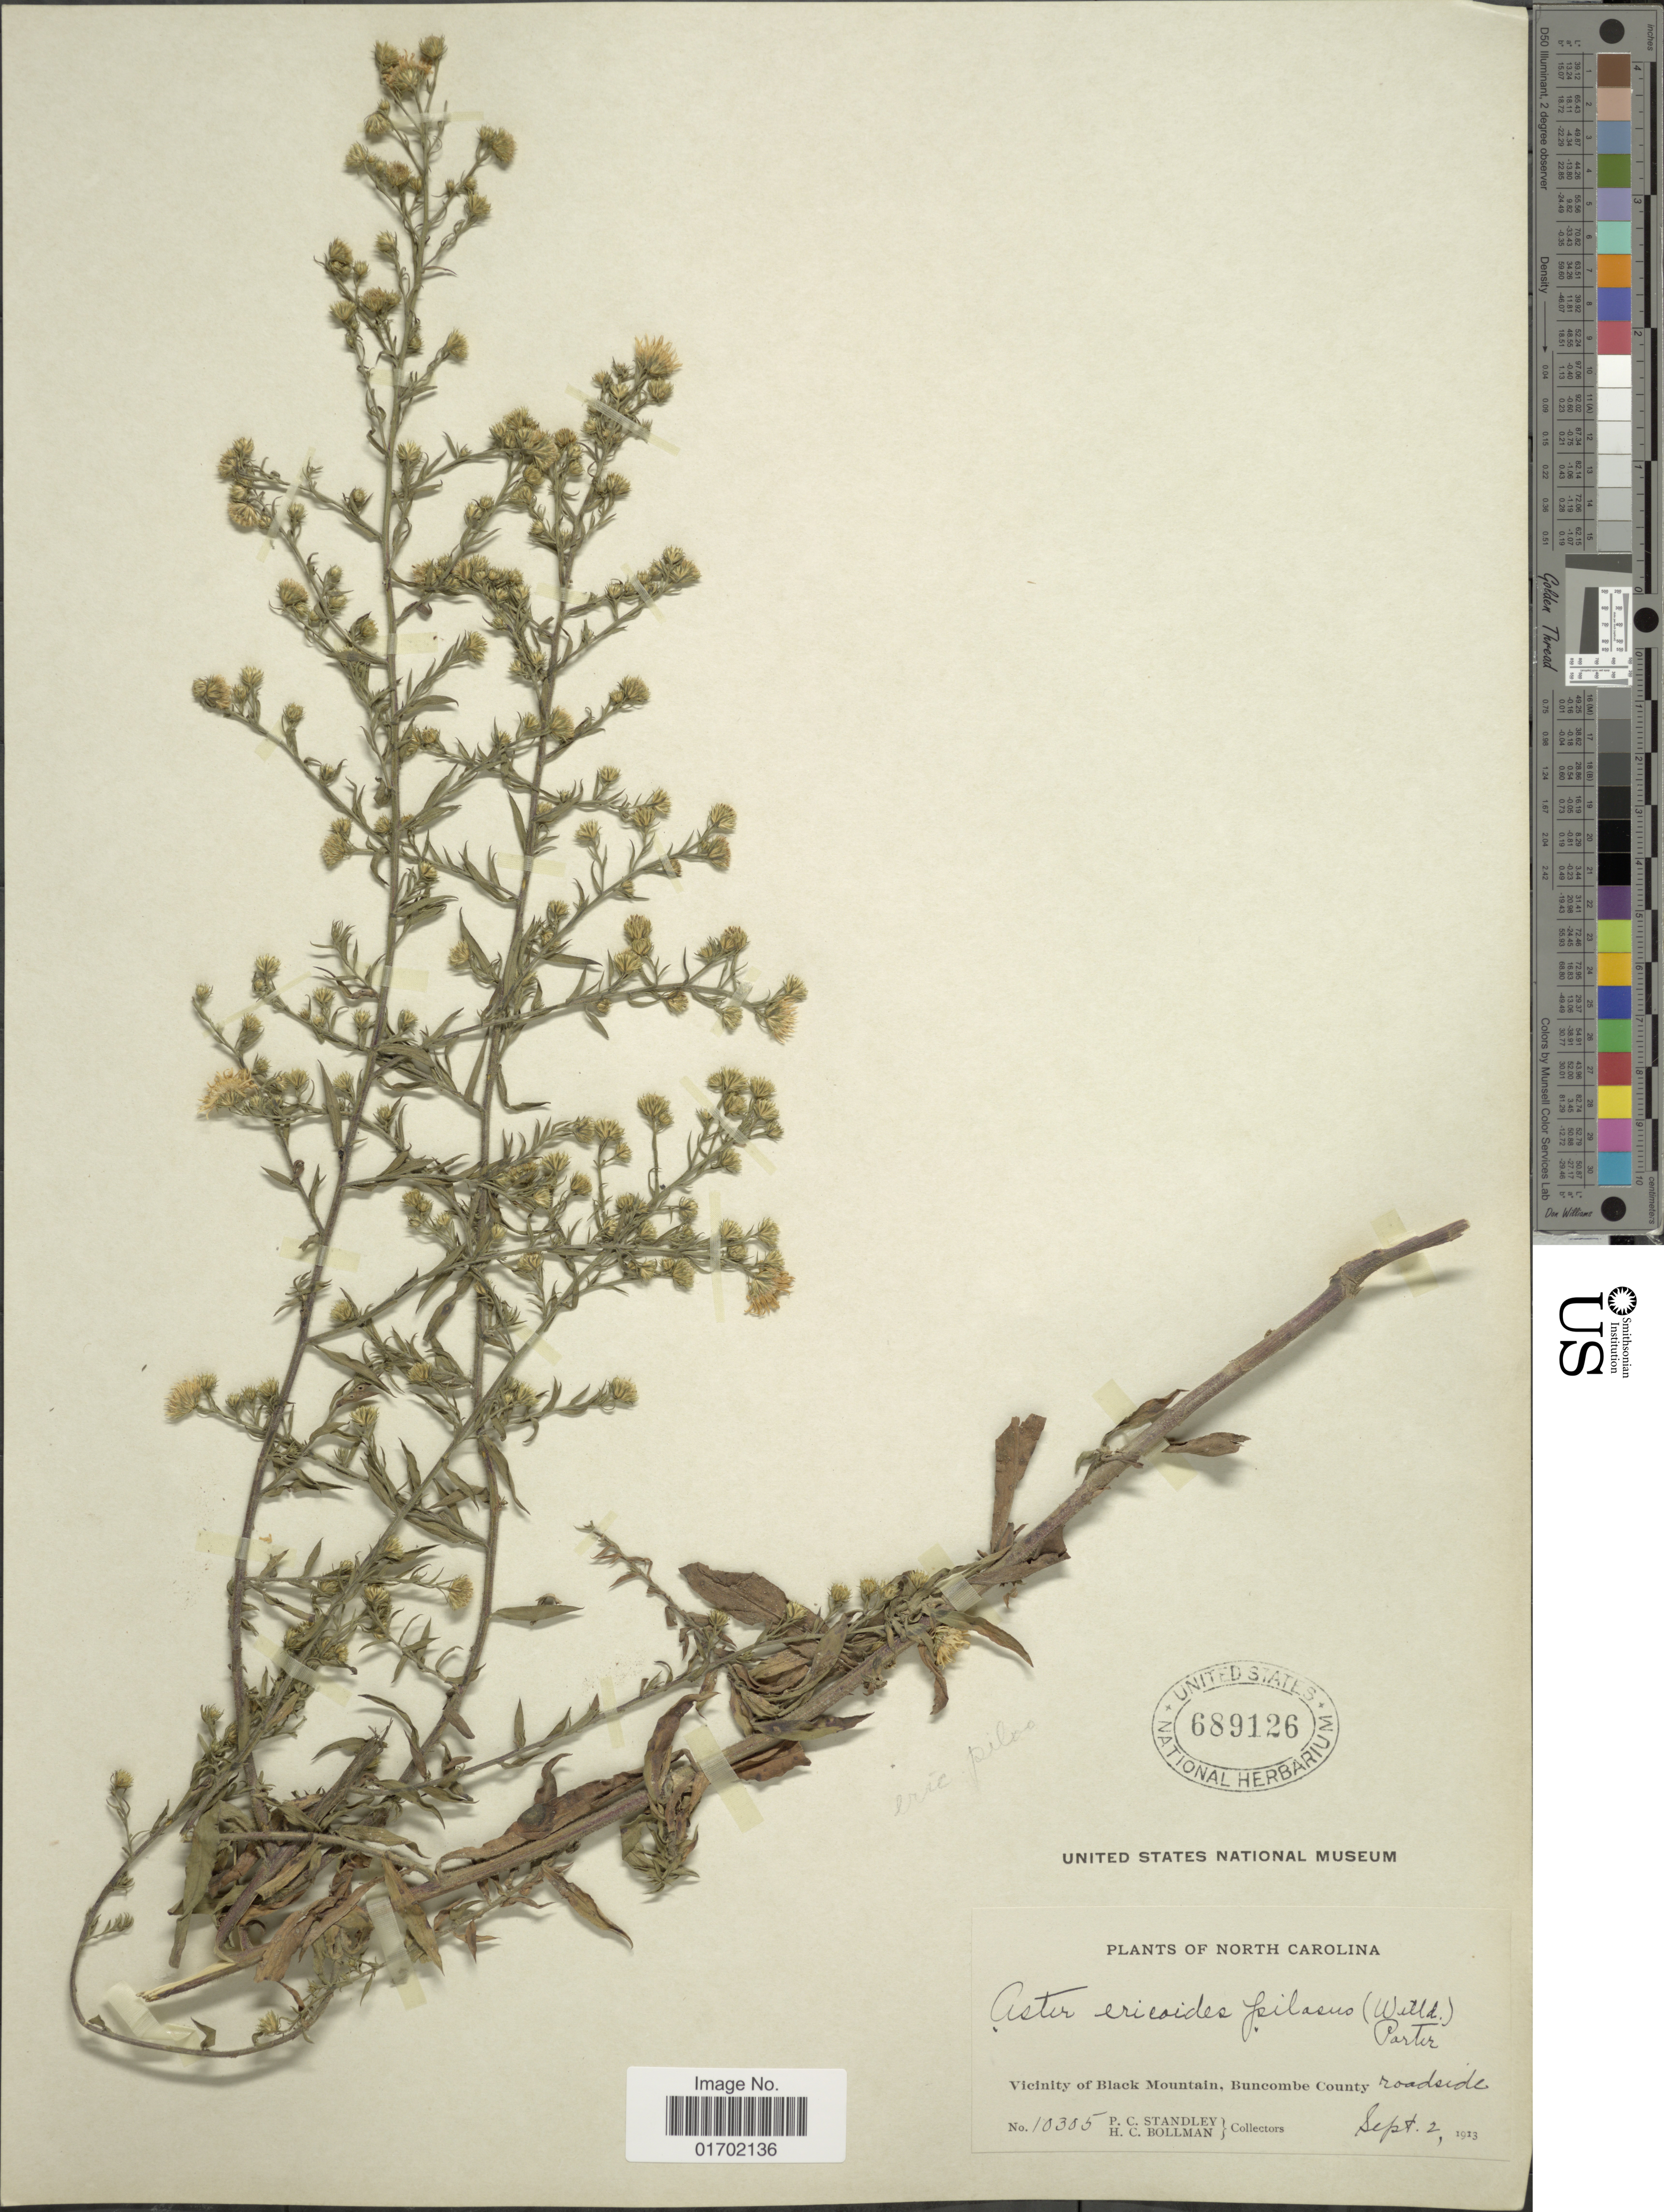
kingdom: Plantae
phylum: Tracheophyta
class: Magnoliopsida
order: Asterales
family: Asteraceae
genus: Symphyotrichum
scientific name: Symphyotrichum pilosum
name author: (Willd.) G.L. Nesom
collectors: P. C. Standley & H. C. Bollman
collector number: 10305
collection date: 1913-09-02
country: United States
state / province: North Carolina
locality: Vicinity of Black Mountain, Buncombe County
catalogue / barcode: US 689126